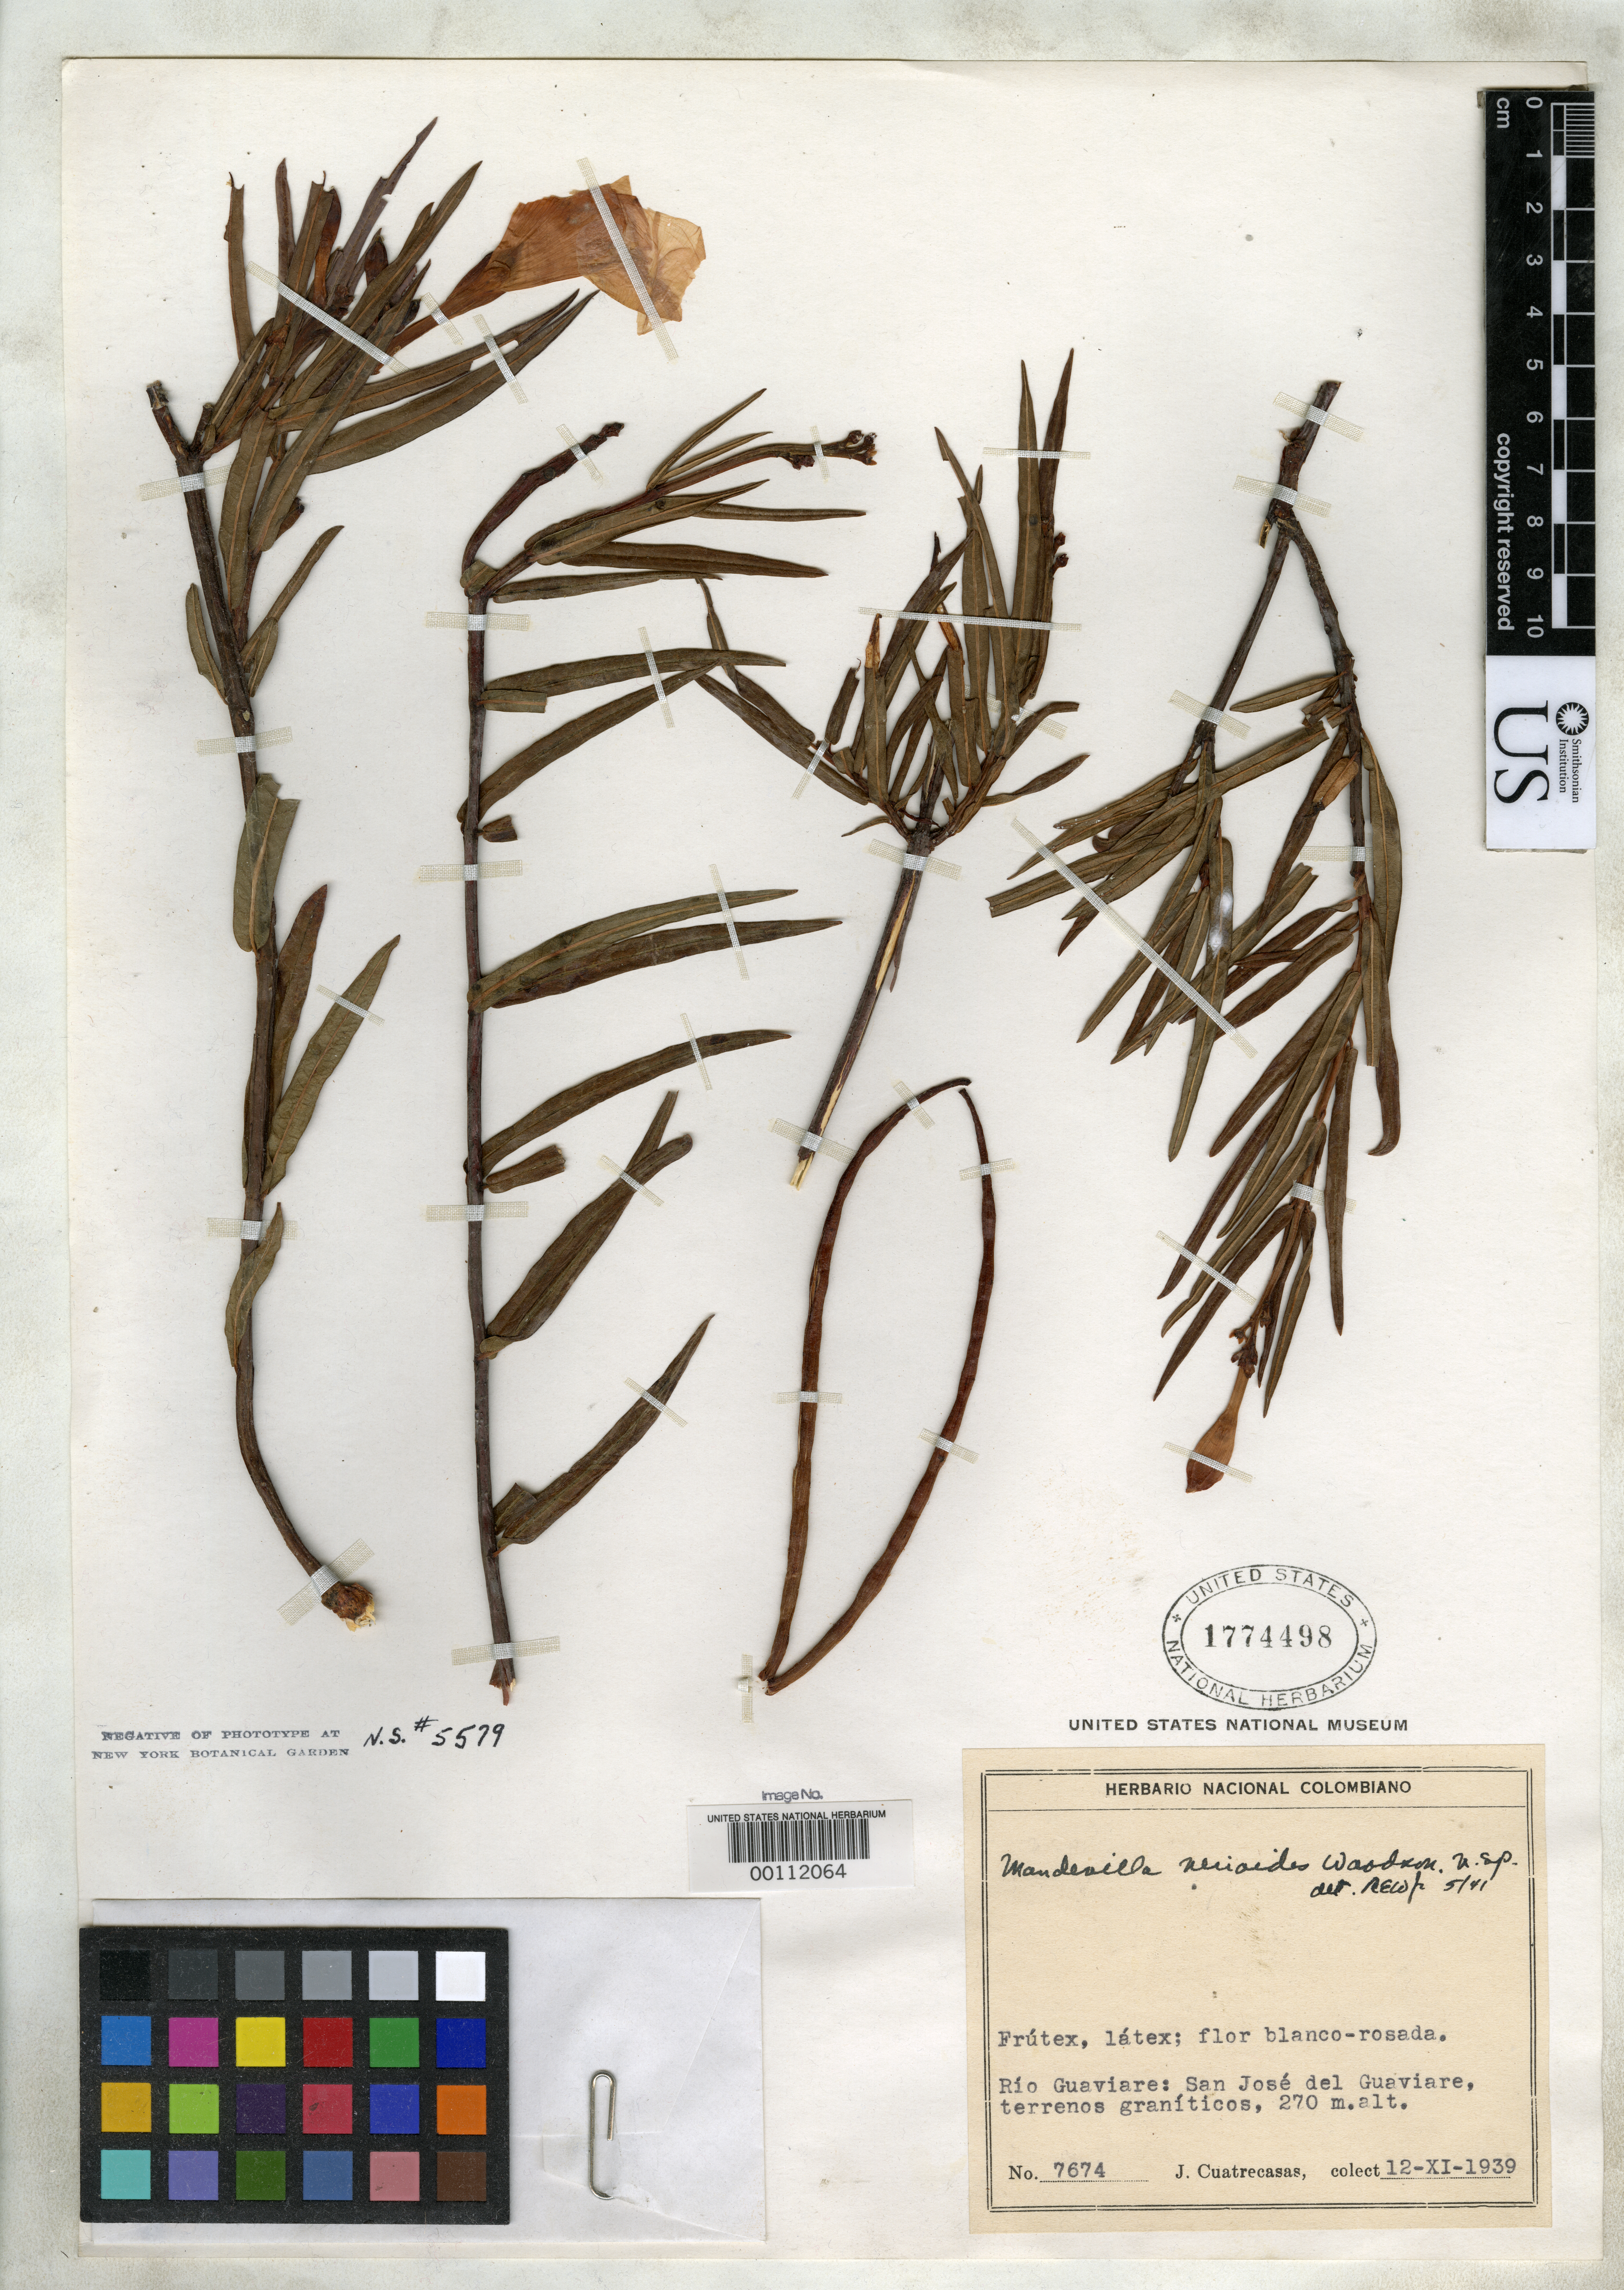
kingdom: Plantae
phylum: Tracheophyta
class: Magnoliopsida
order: Gentianales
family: Apocynaceae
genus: Mandevilla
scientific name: Mandevilla nerioides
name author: Woodson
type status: Holotype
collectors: J. Cuatrecasas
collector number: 7674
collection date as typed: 12 Nov 1939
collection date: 1939-11-12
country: Colombia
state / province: Vaupés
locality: San Jose del Guaviare.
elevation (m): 270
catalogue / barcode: US 1774498